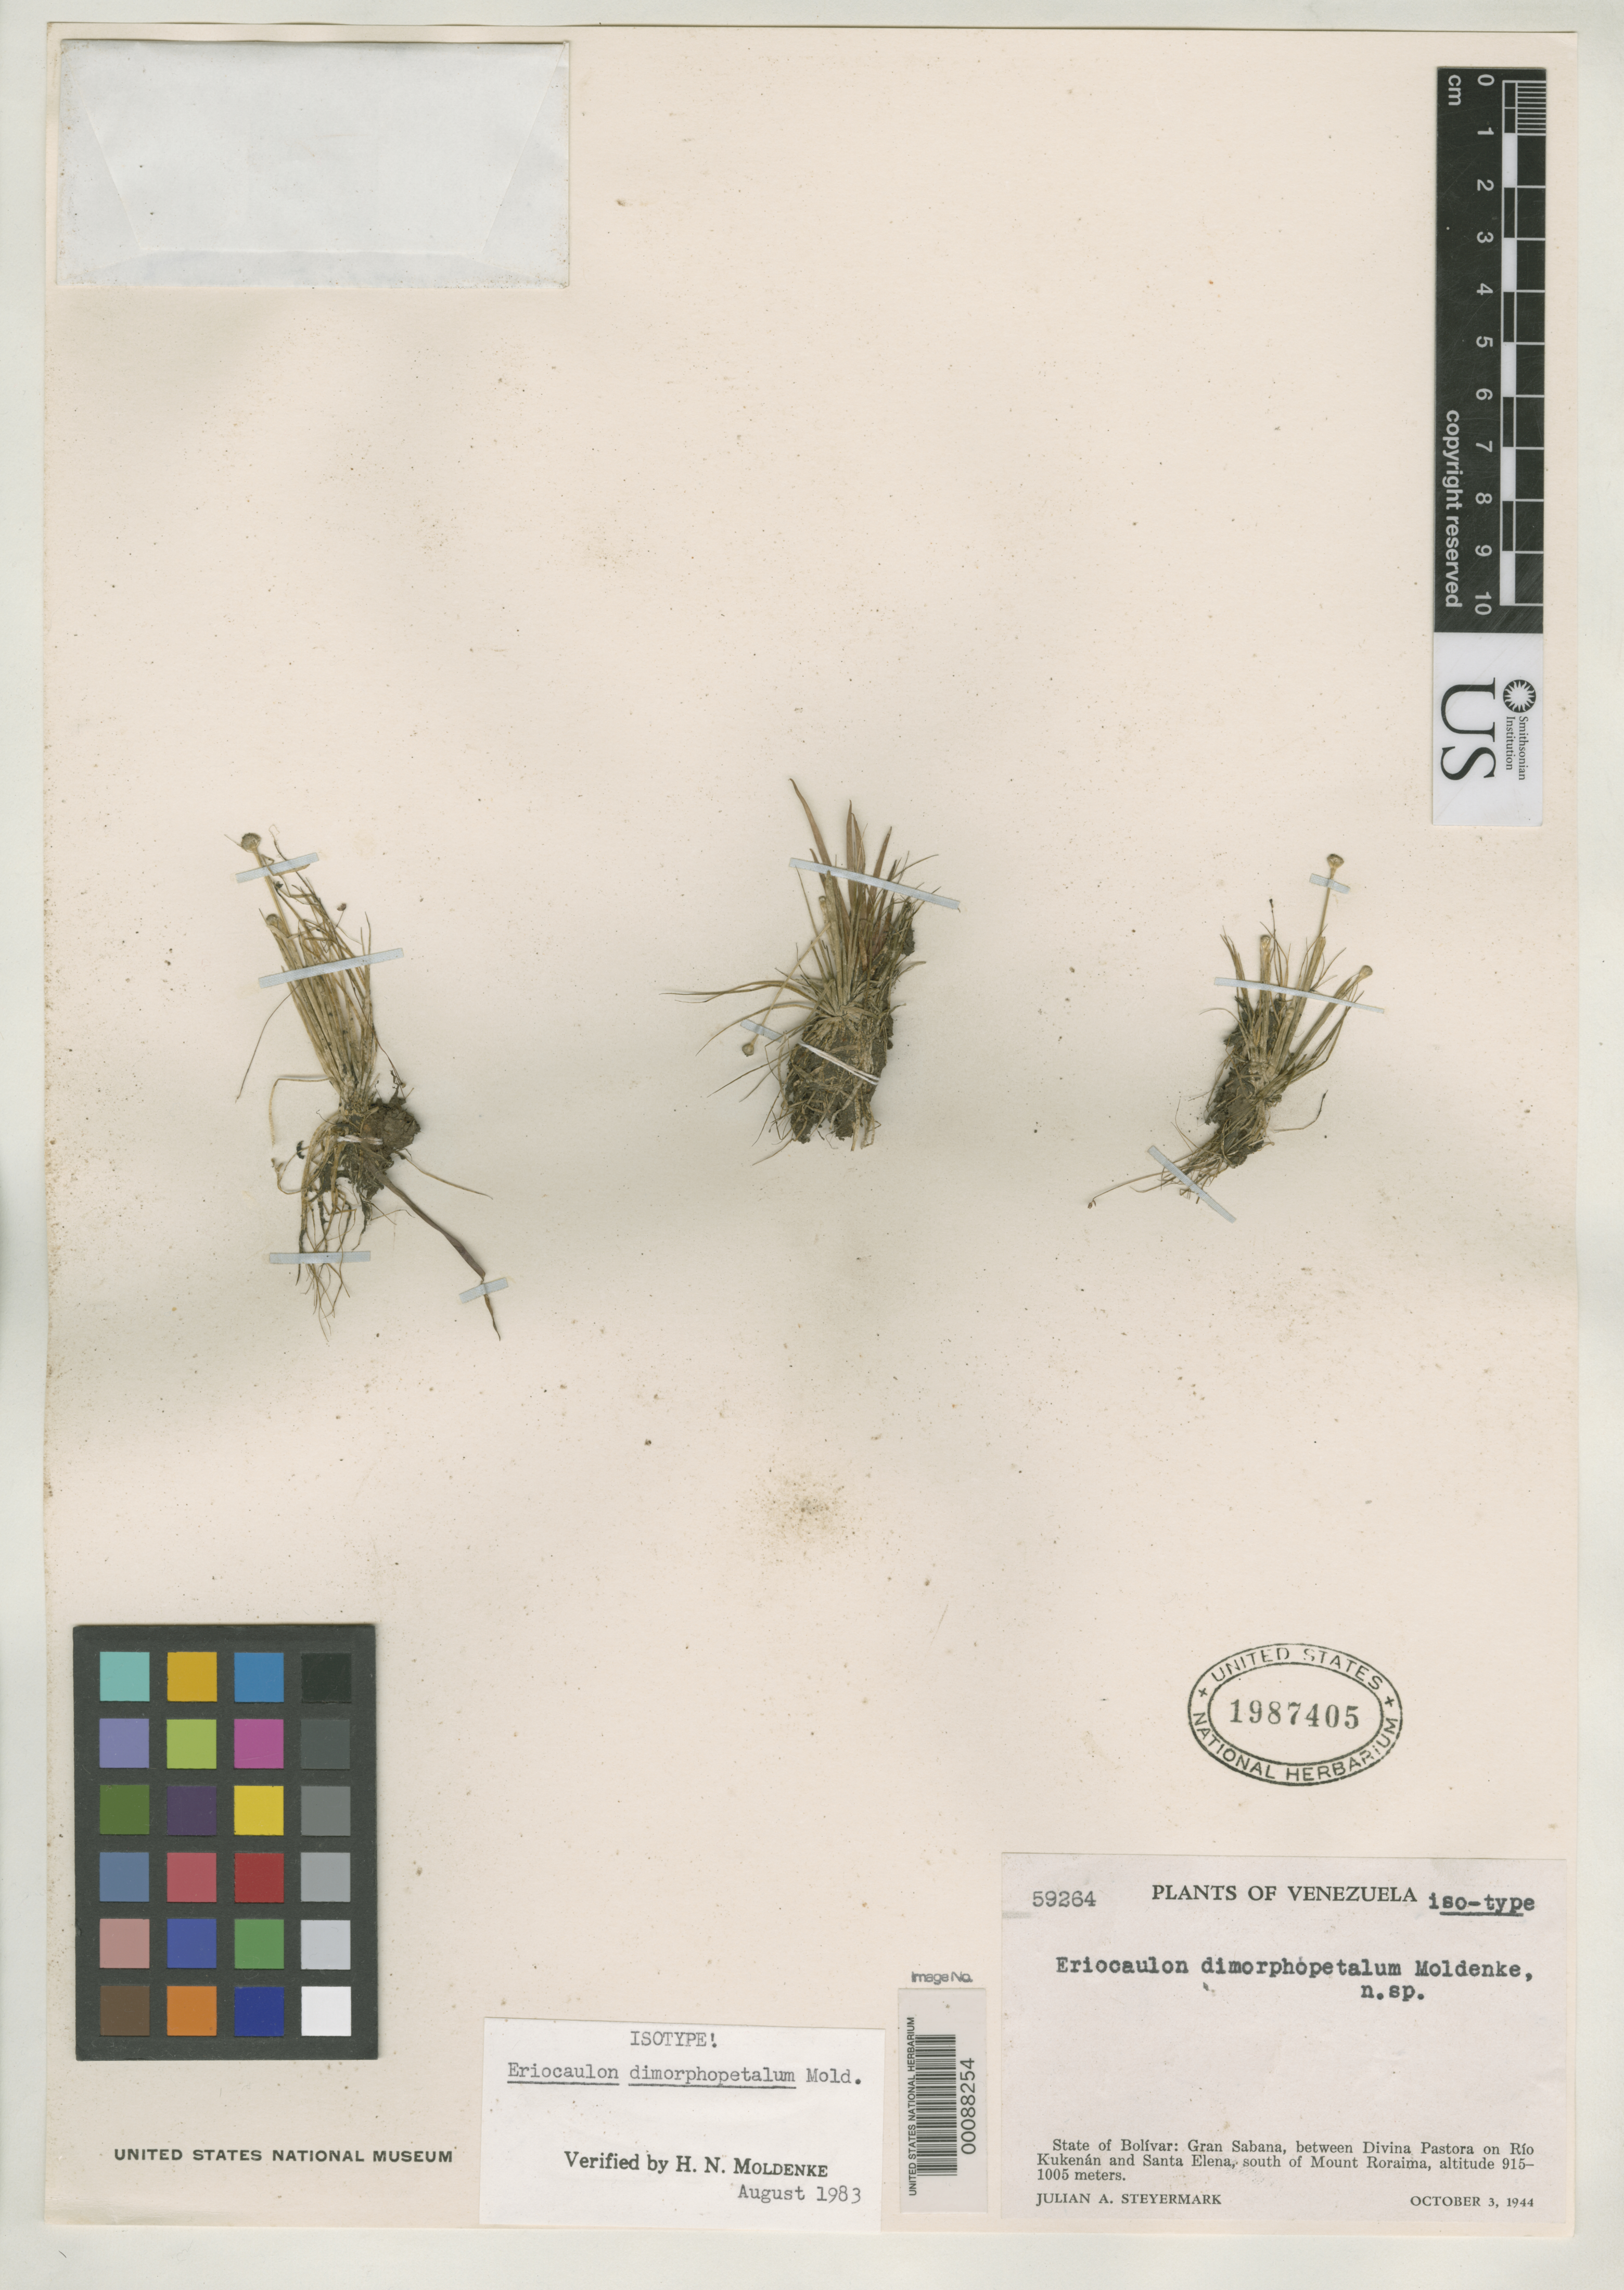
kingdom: Plantae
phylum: Tracheophyta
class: Liliopsida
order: Poales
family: Eriocaulaceae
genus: Eriocaulon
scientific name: Eriocaulon dimorphopetalum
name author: Moldenke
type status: Isotype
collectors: J. Steyermark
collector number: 59264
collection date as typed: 03 Oct 1944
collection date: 1944-10-03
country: Venezuela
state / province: Bolivar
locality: Gran Sabana, between Divina Pastora on Rio Kukenan and Sana Elena; alt. 915-1005 m.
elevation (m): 915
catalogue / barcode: US 1987405